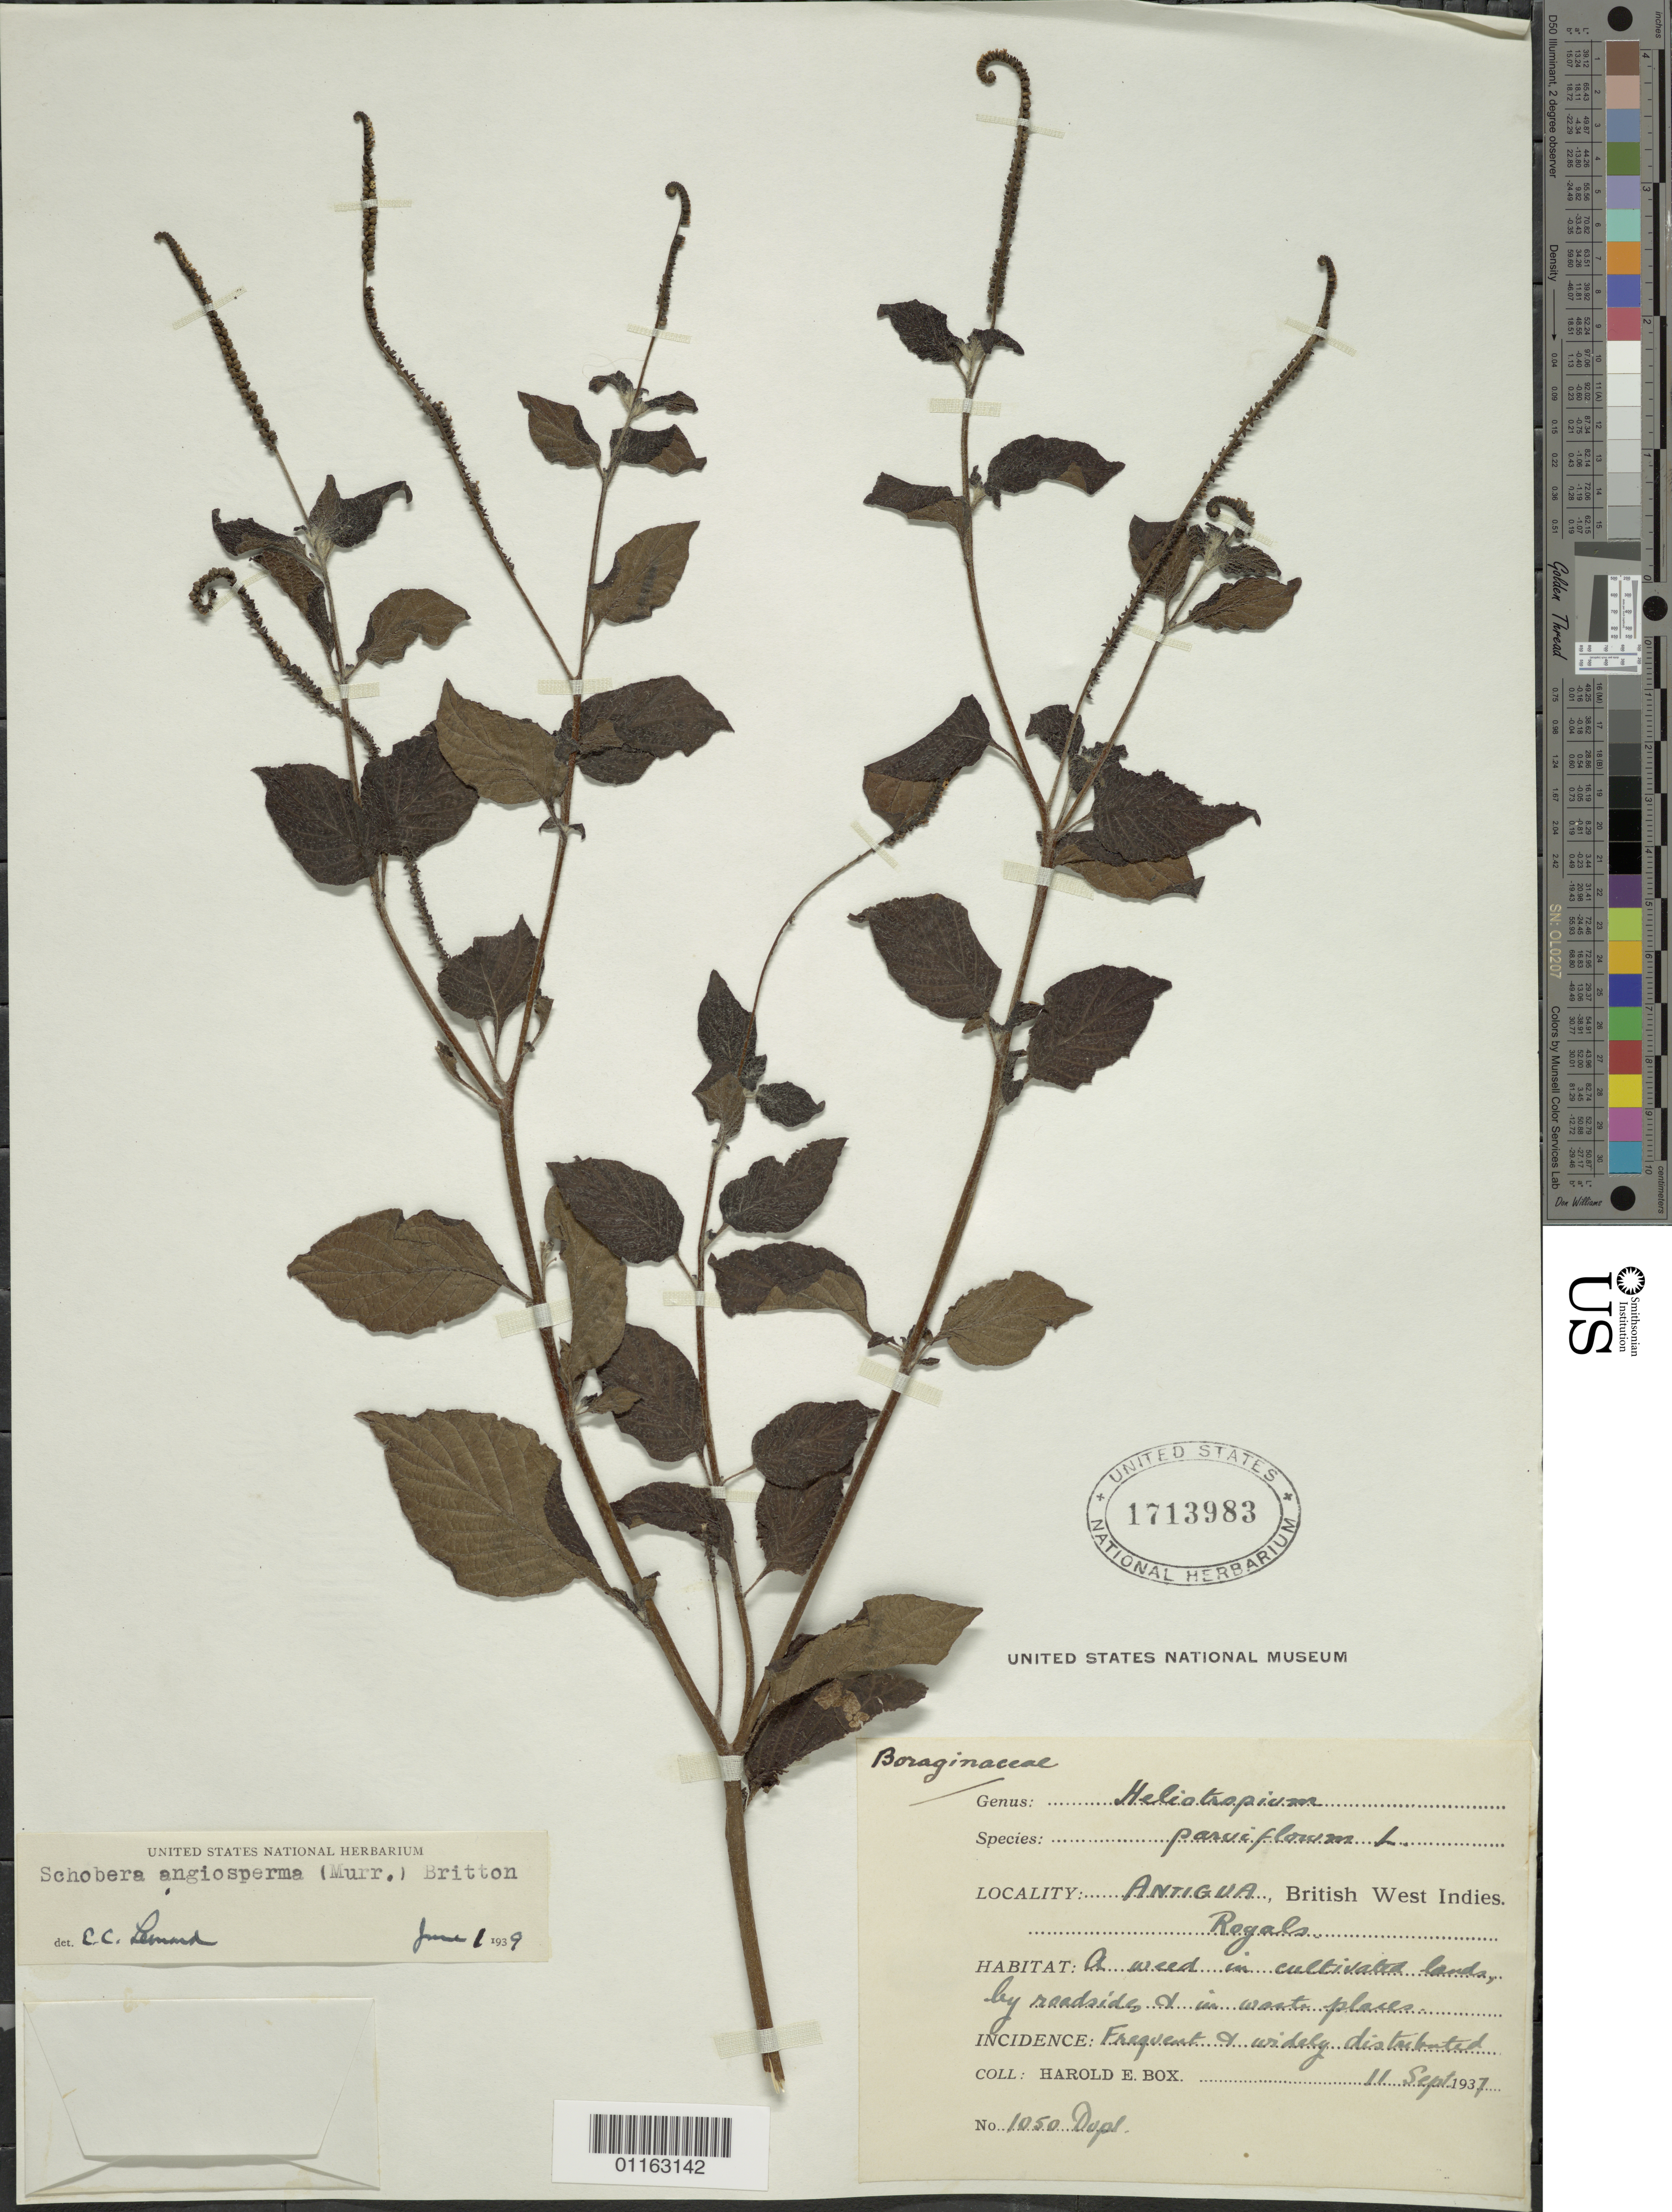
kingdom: Plantae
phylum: Tracheophyta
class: Magnoliopsida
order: Boraginales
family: Heliotropiaceae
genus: Heliotropium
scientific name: Heliotropium parviflorum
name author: L.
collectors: H. E. Box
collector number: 150 dupl.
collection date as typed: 11 Sep 1937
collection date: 1937-09-11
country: Antigua and Barbuda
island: Antigua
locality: A weed in cultivated lands by raodsides and is waste places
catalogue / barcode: US 1713983